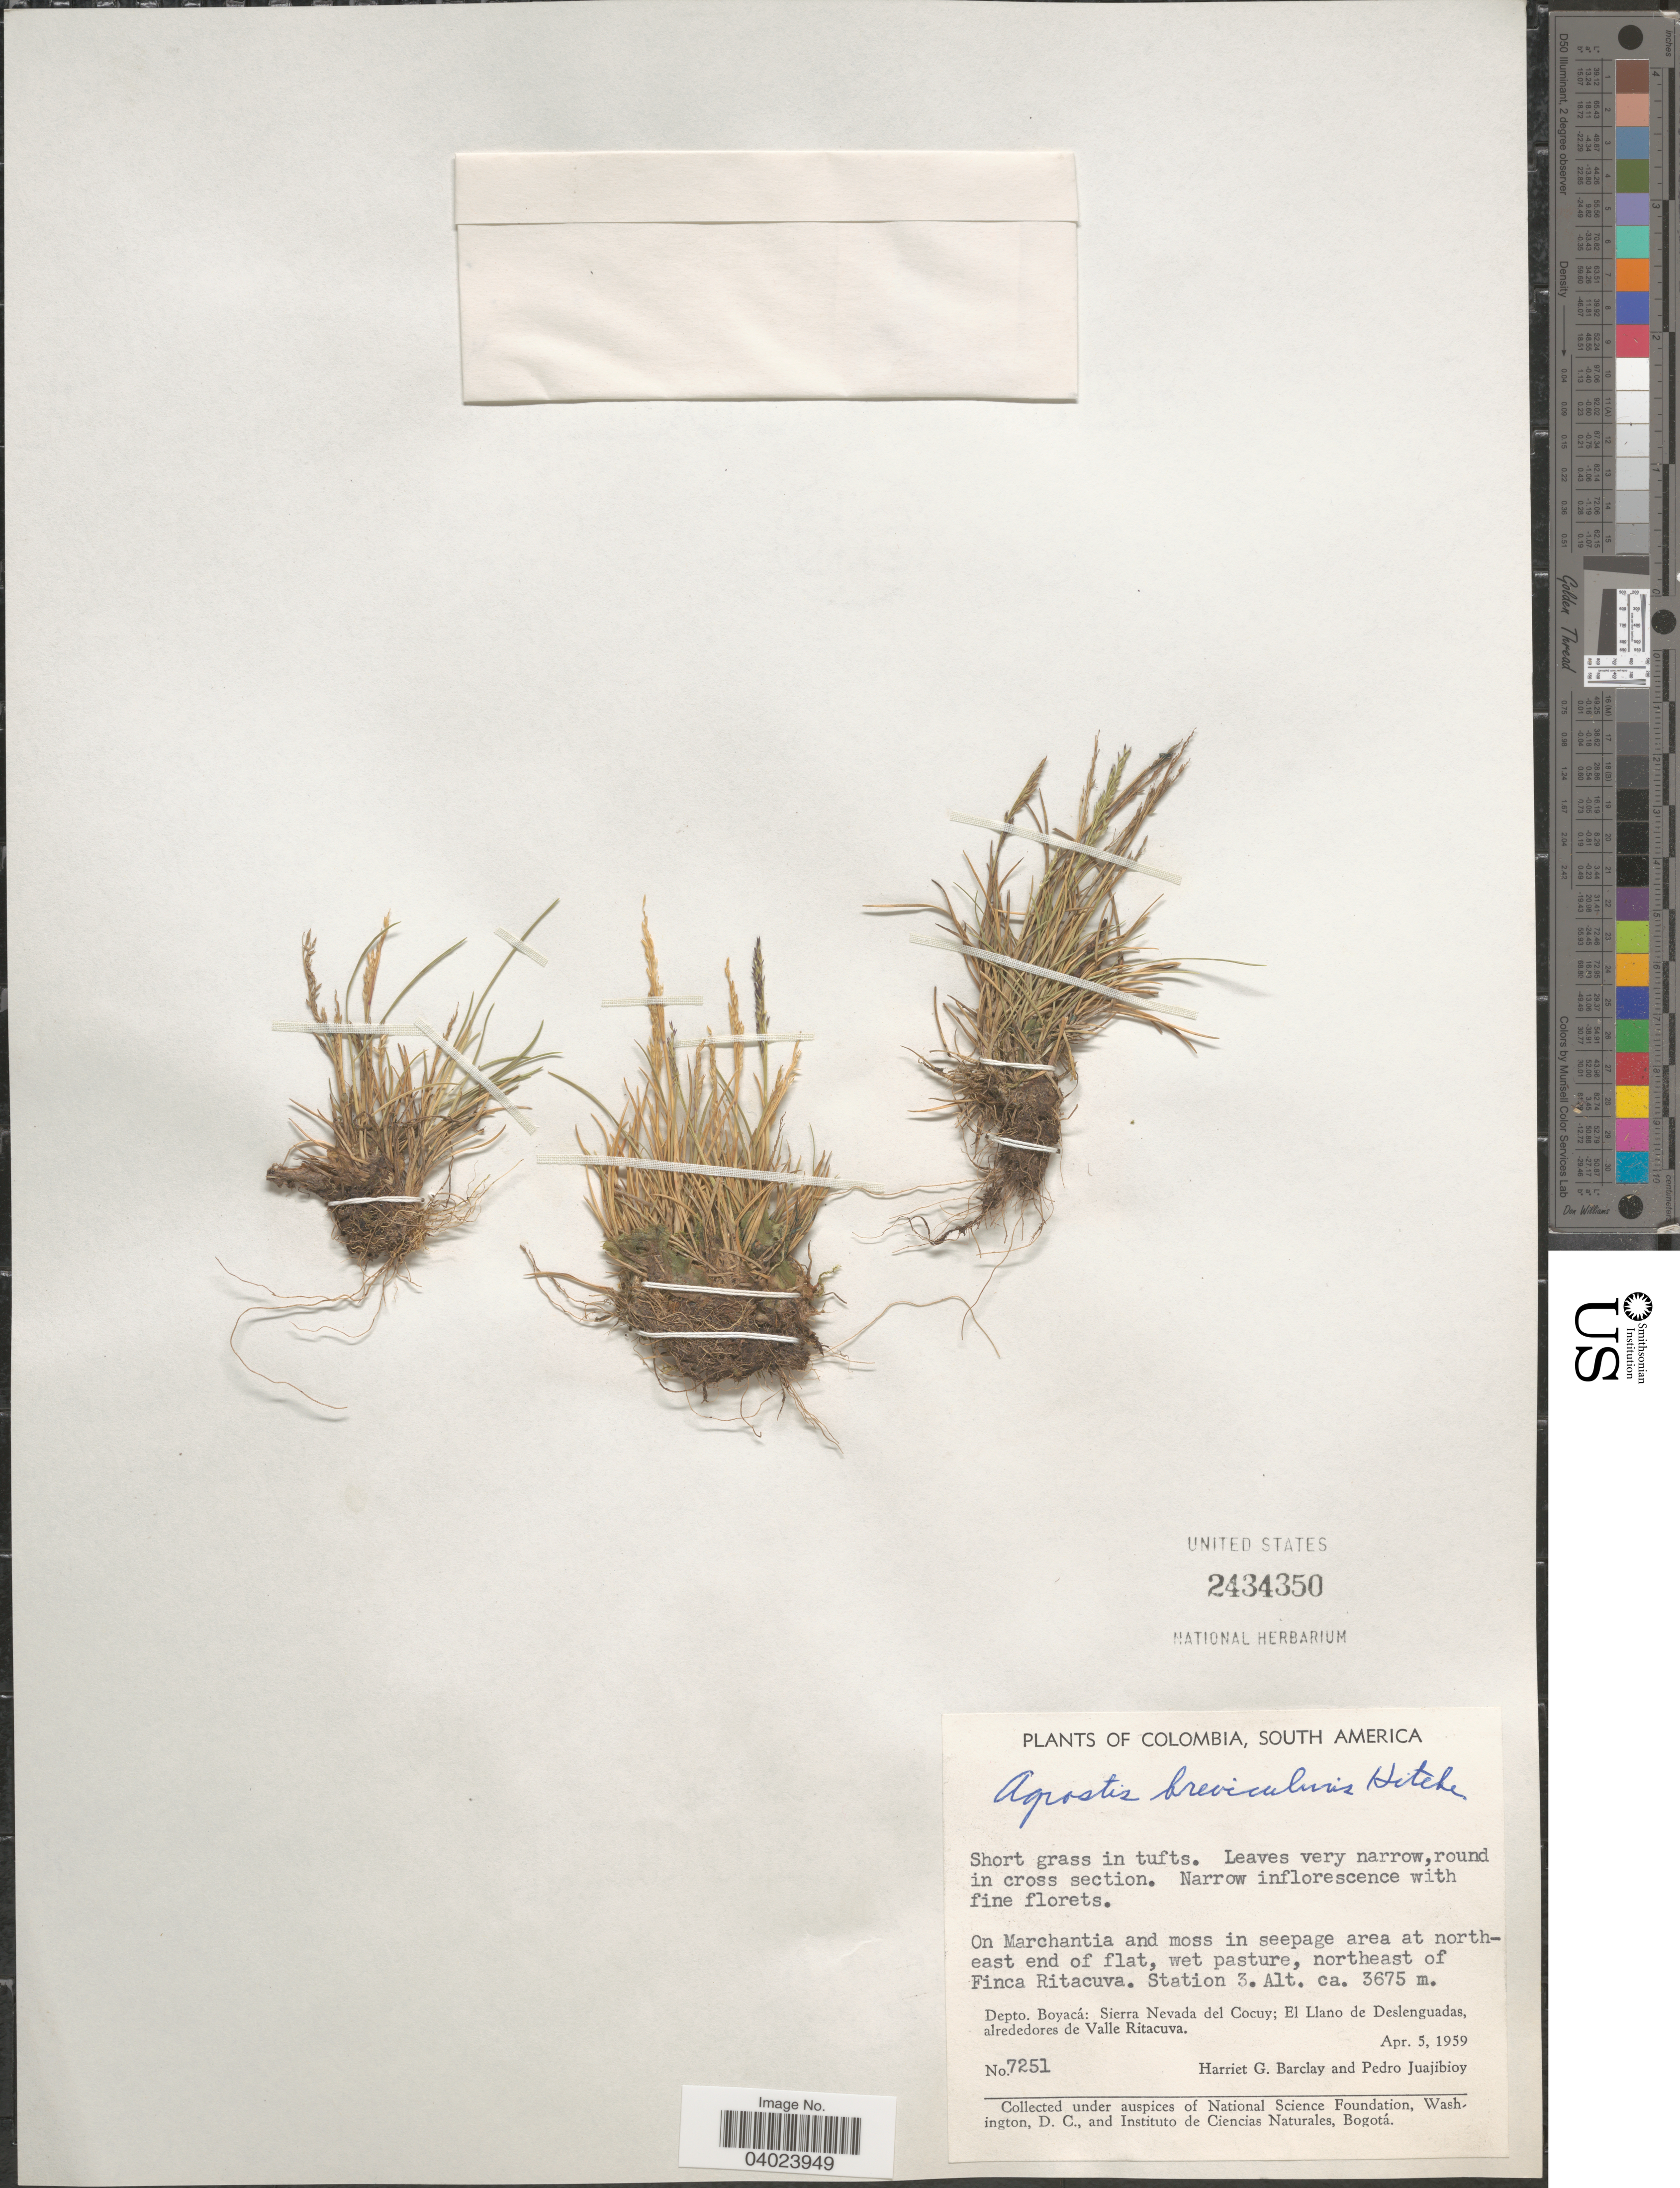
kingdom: Plantae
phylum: Tracheophyta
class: Liliopsida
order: Poales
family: Poaceae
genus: Agrostis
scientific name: Agrostis breviculmis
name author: Hitchc.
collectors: H. G. Barclay & P. Juajibioy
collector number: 7251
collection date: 1959-04-05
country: Colombia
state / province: Boyacá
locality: On Marchantia and moss in seepage area at northeast end of flat, wet pasture, northeast of Finca Ritacuva. Station 3. Depto. Boyacá: Sierra Nevada del Cocuy; El Llano de Deslenguadas, alrededores de Valle Ritacuva.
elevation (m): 3675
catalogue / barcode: US 2434350